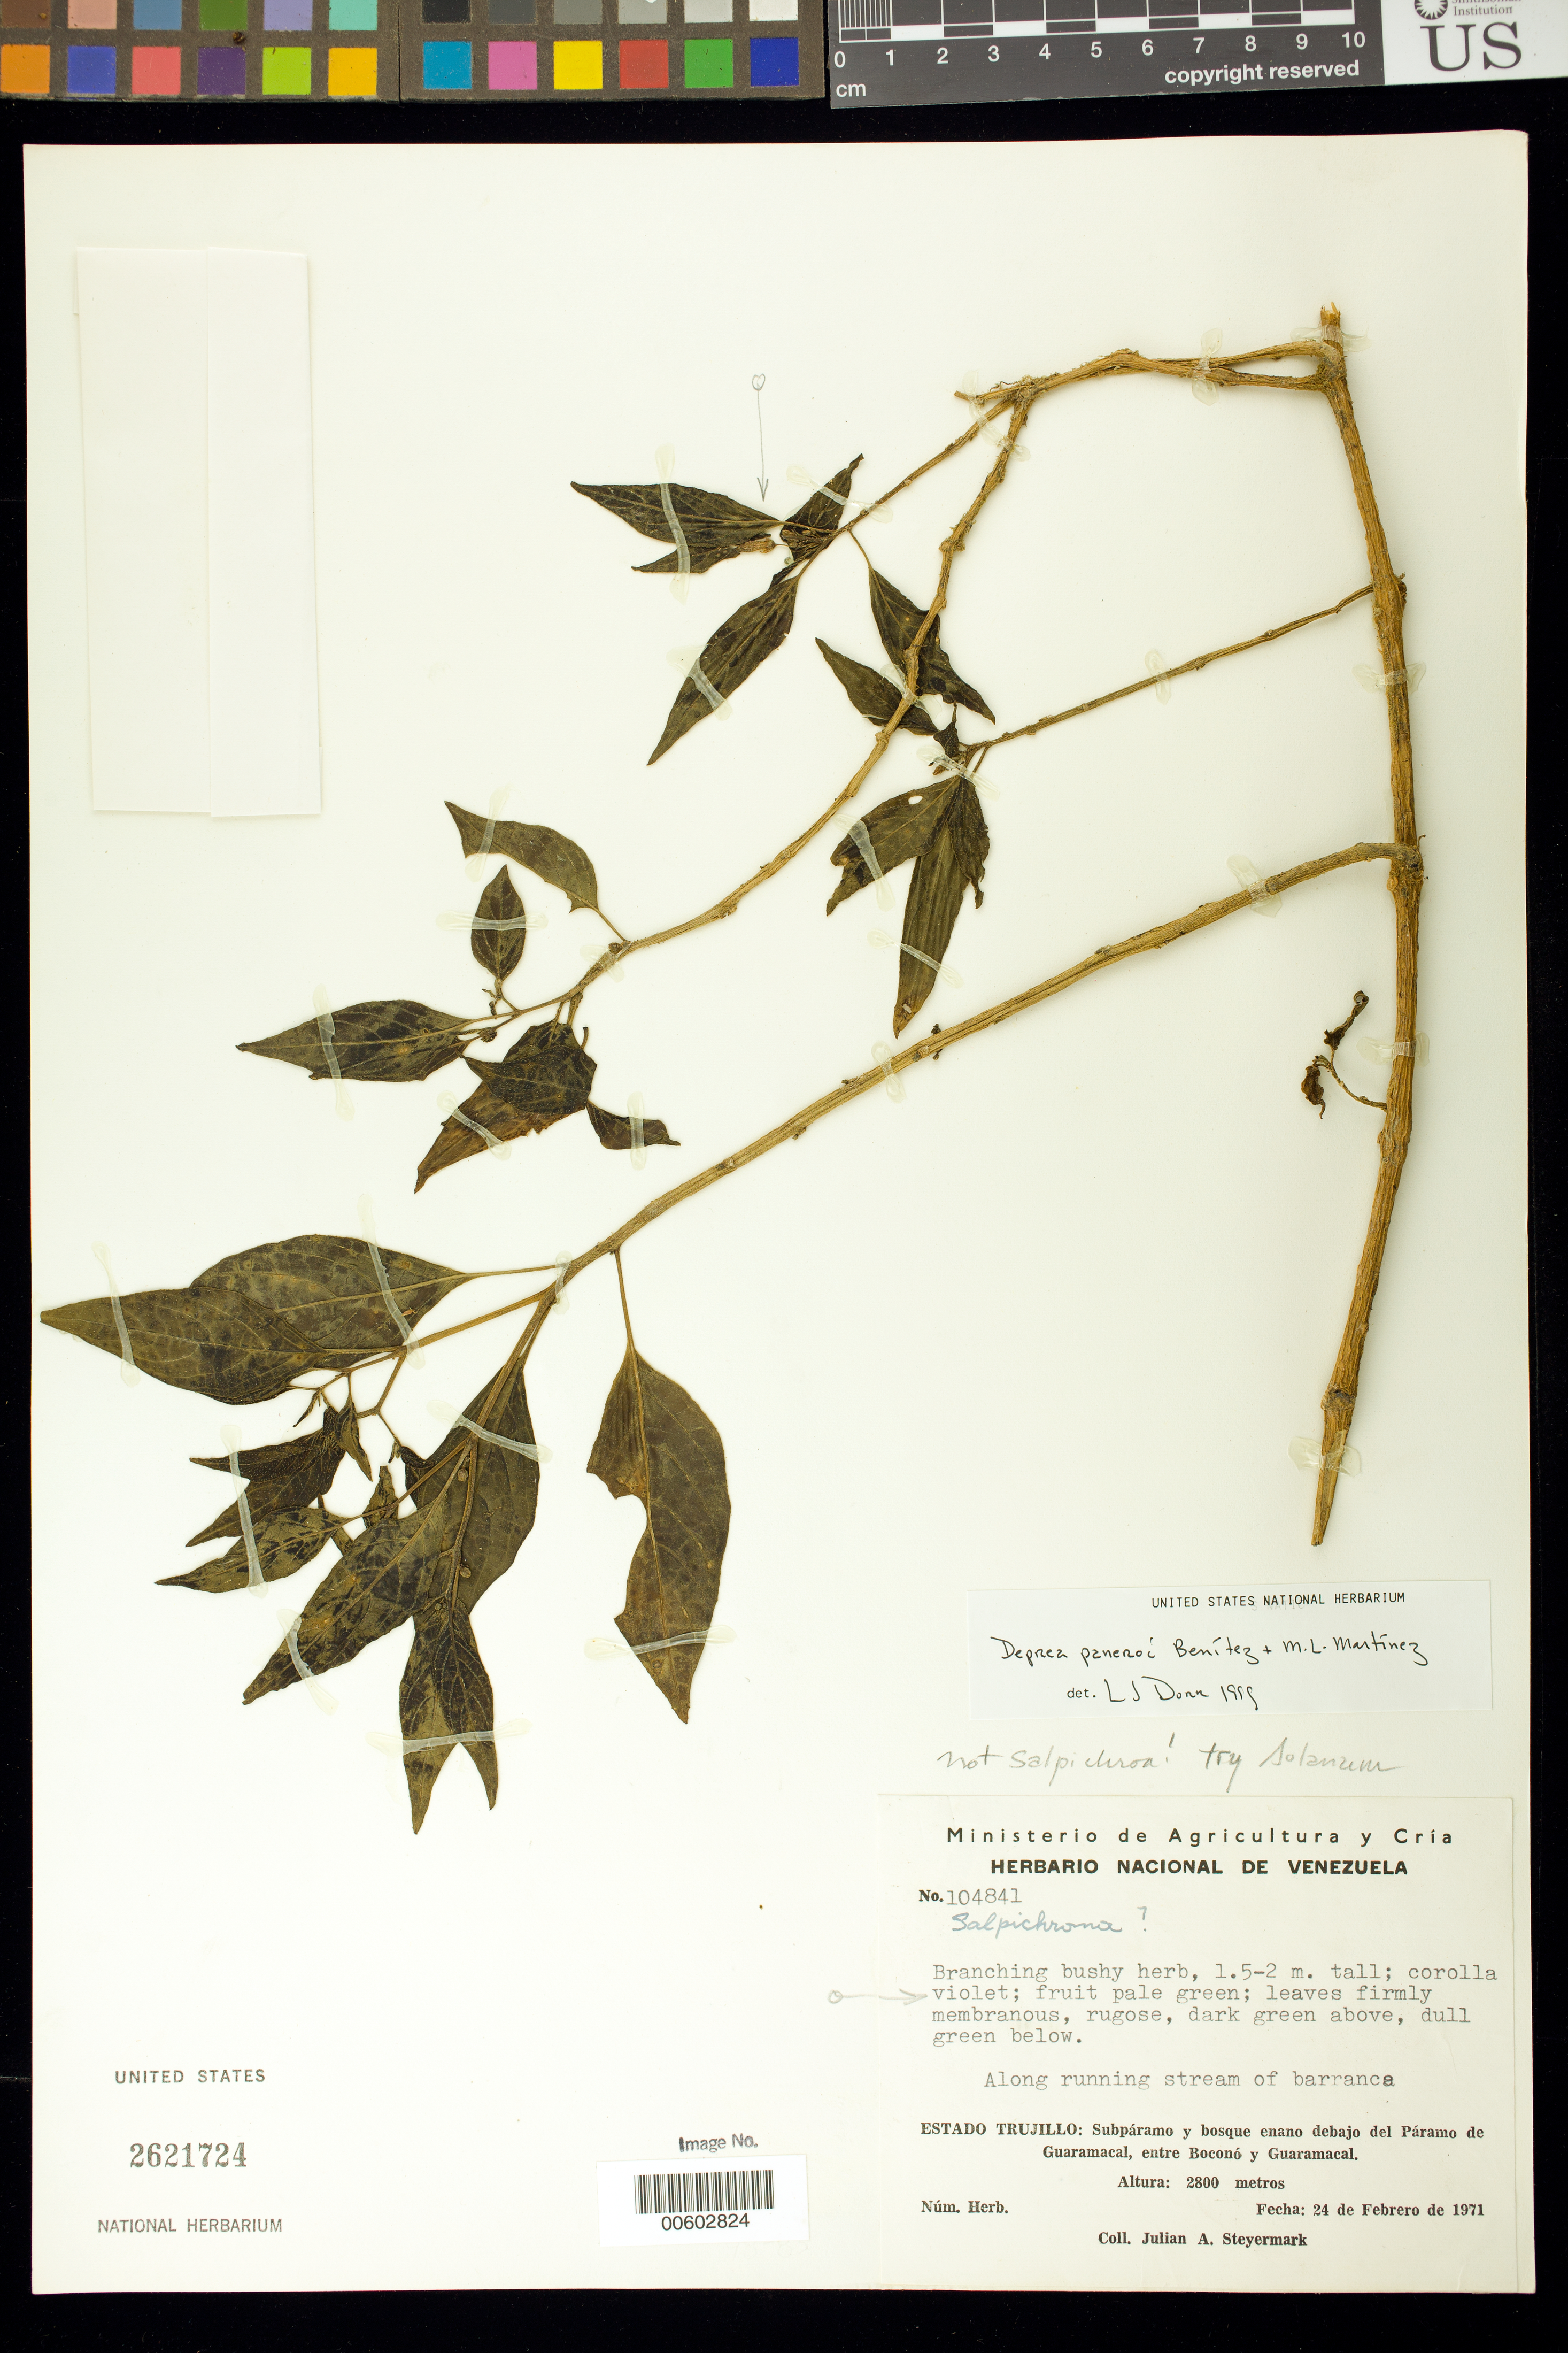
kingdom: Plantae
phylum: Tracheophyta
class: Magnoliopsida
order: Solanales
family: Solanaceae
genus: Deprea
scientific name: Deprea paneroi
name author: Benítez & M. Martinez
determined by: Dorr, L. J., (BOT), Smithsonian Institution - National Museum of Natural History (UNITED STATES)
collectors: J. Steyermark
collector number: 104841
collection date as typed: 24 Feb 1971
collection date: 1971-02-24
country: Venezuela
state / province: Trujillo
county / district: Boconó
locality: Páramo de Guaramacal, entre Boconó y Guaramacal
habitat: Along running stream of barranca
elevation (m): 2800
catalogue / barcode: US 2621724